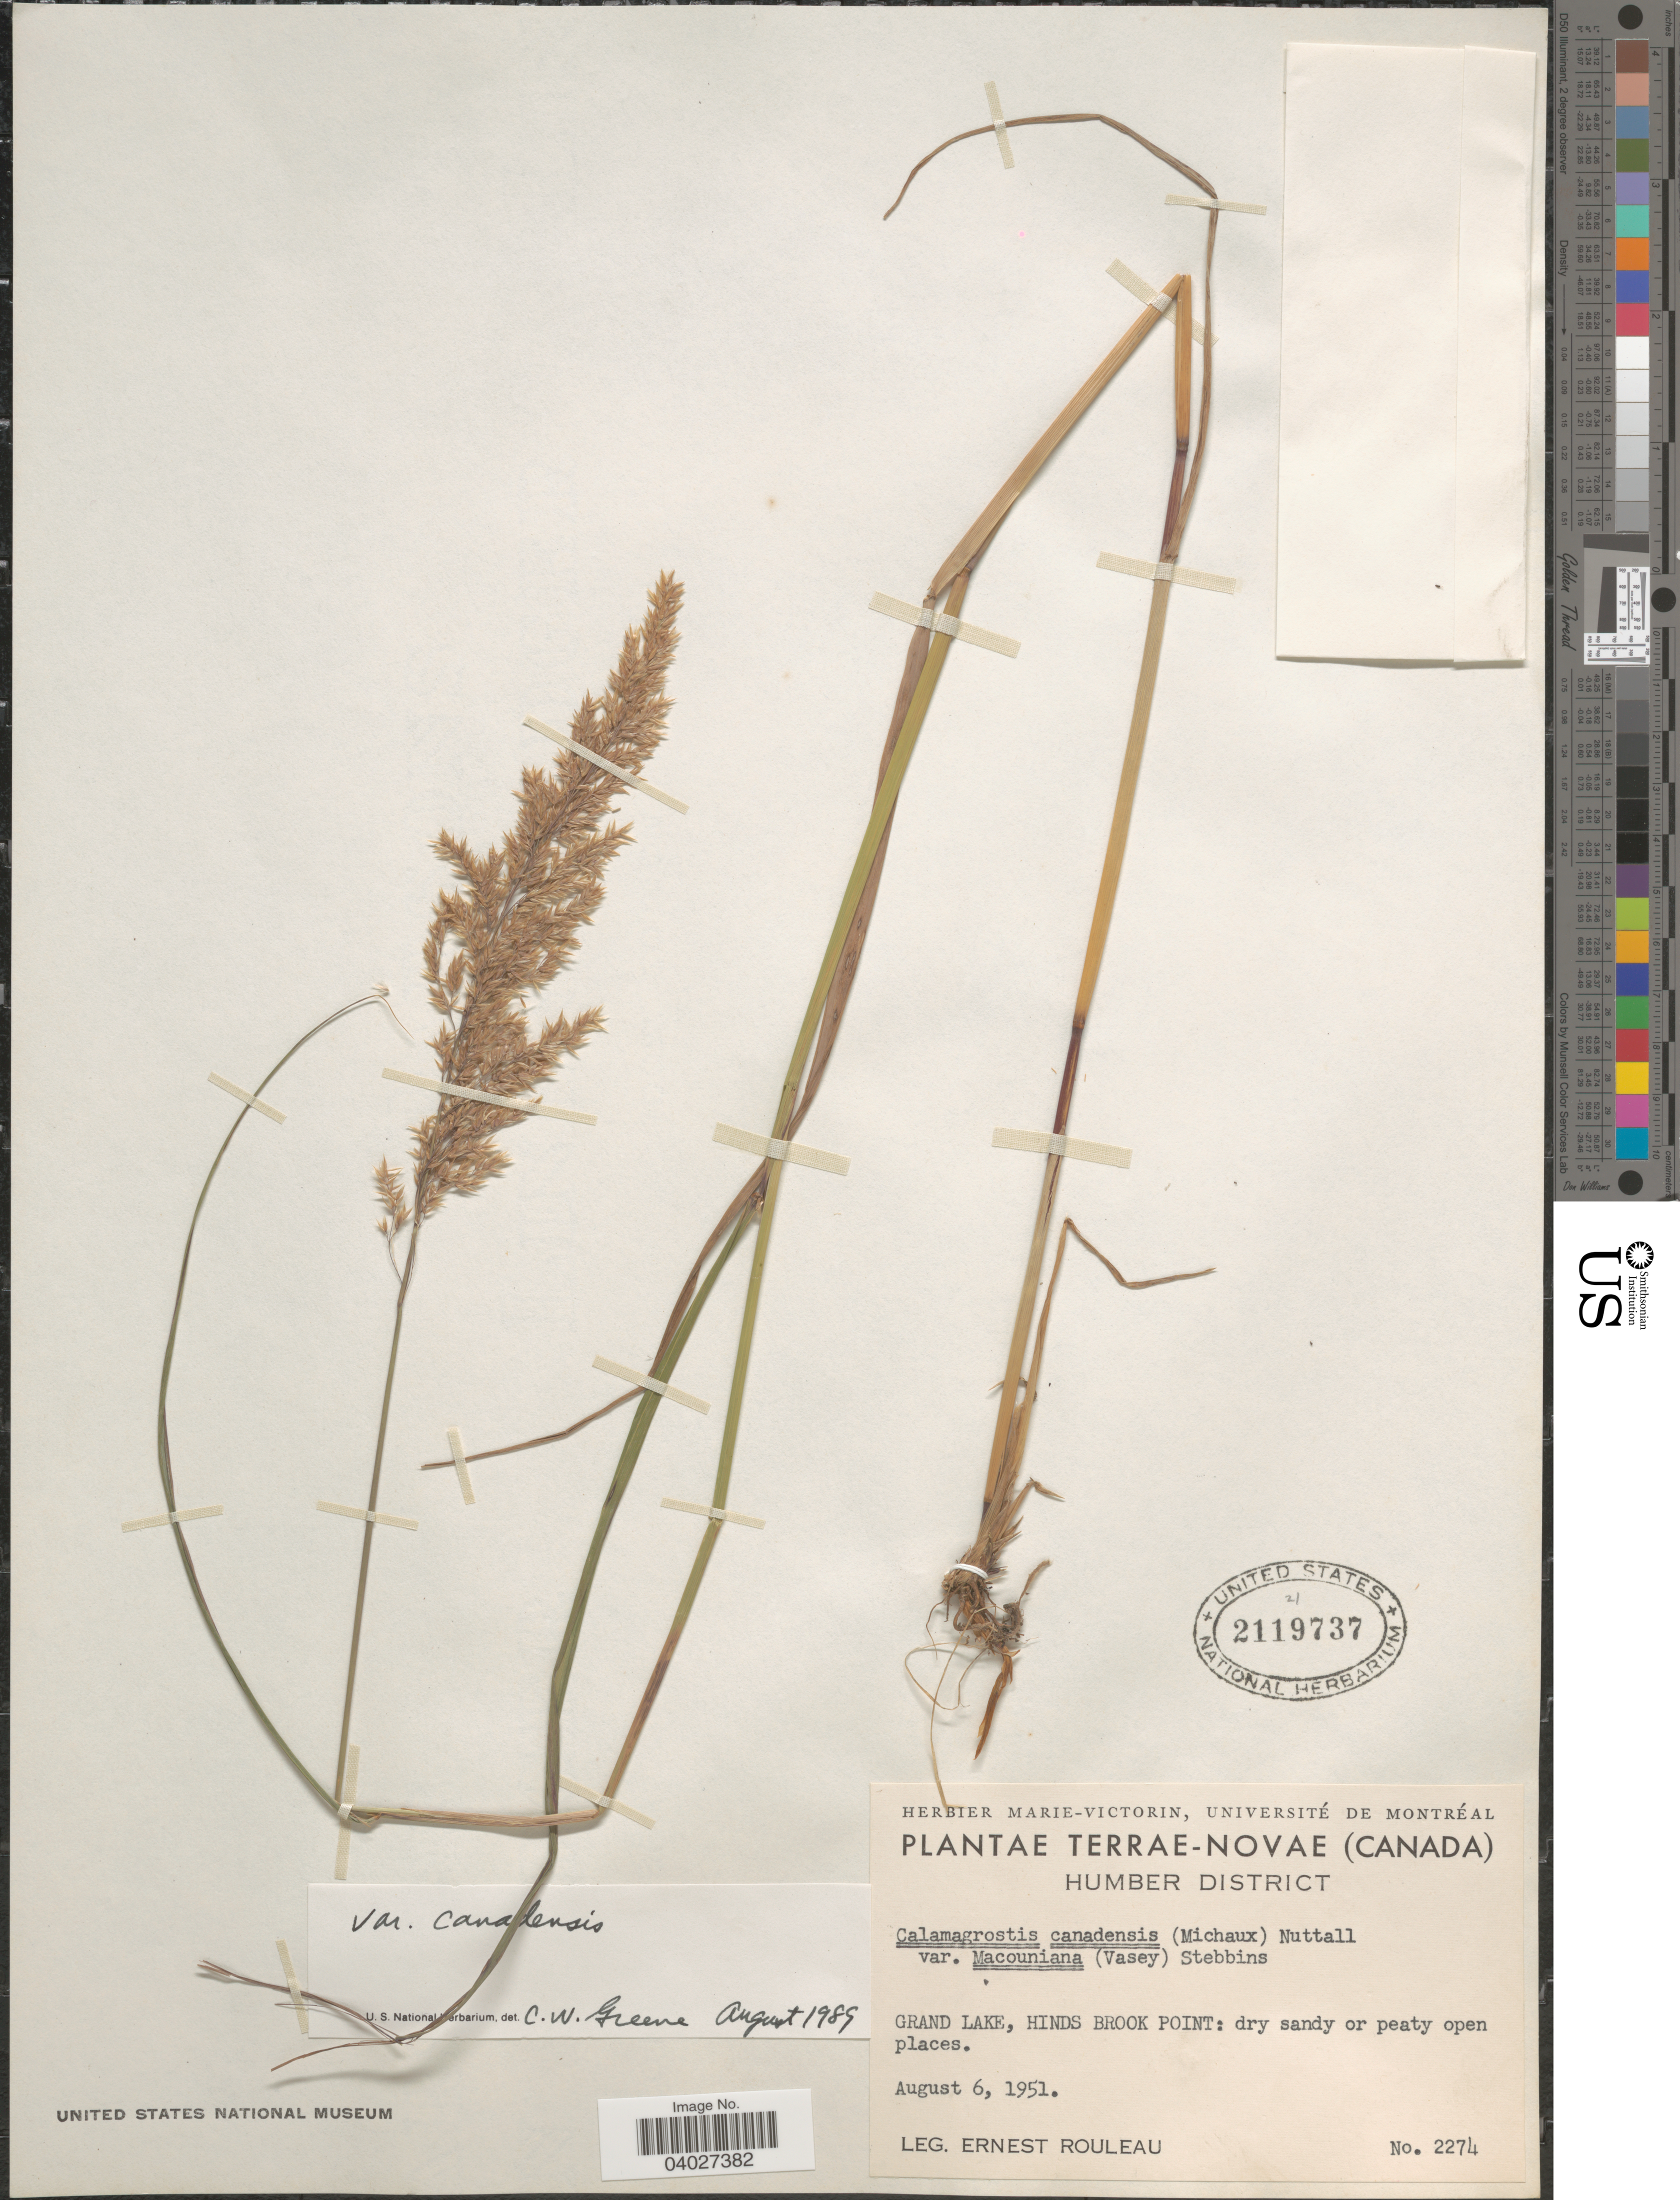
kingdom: Plantae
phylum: Tracheophyta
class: Liliopsida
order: Poales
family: Poaceae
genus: Calamagrostis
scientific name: Calamagrostis canadensis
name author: (Michx.) P. Beauv.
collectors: E. Rouleau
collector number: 2274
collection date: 1951-08-06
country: Canada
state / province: Newfoundland and Labrador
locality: Terrae-Novae. Humber District. Grand Lake, Hinds Brook Point: dry sandy or peaty open places.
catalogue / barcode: US 2119737